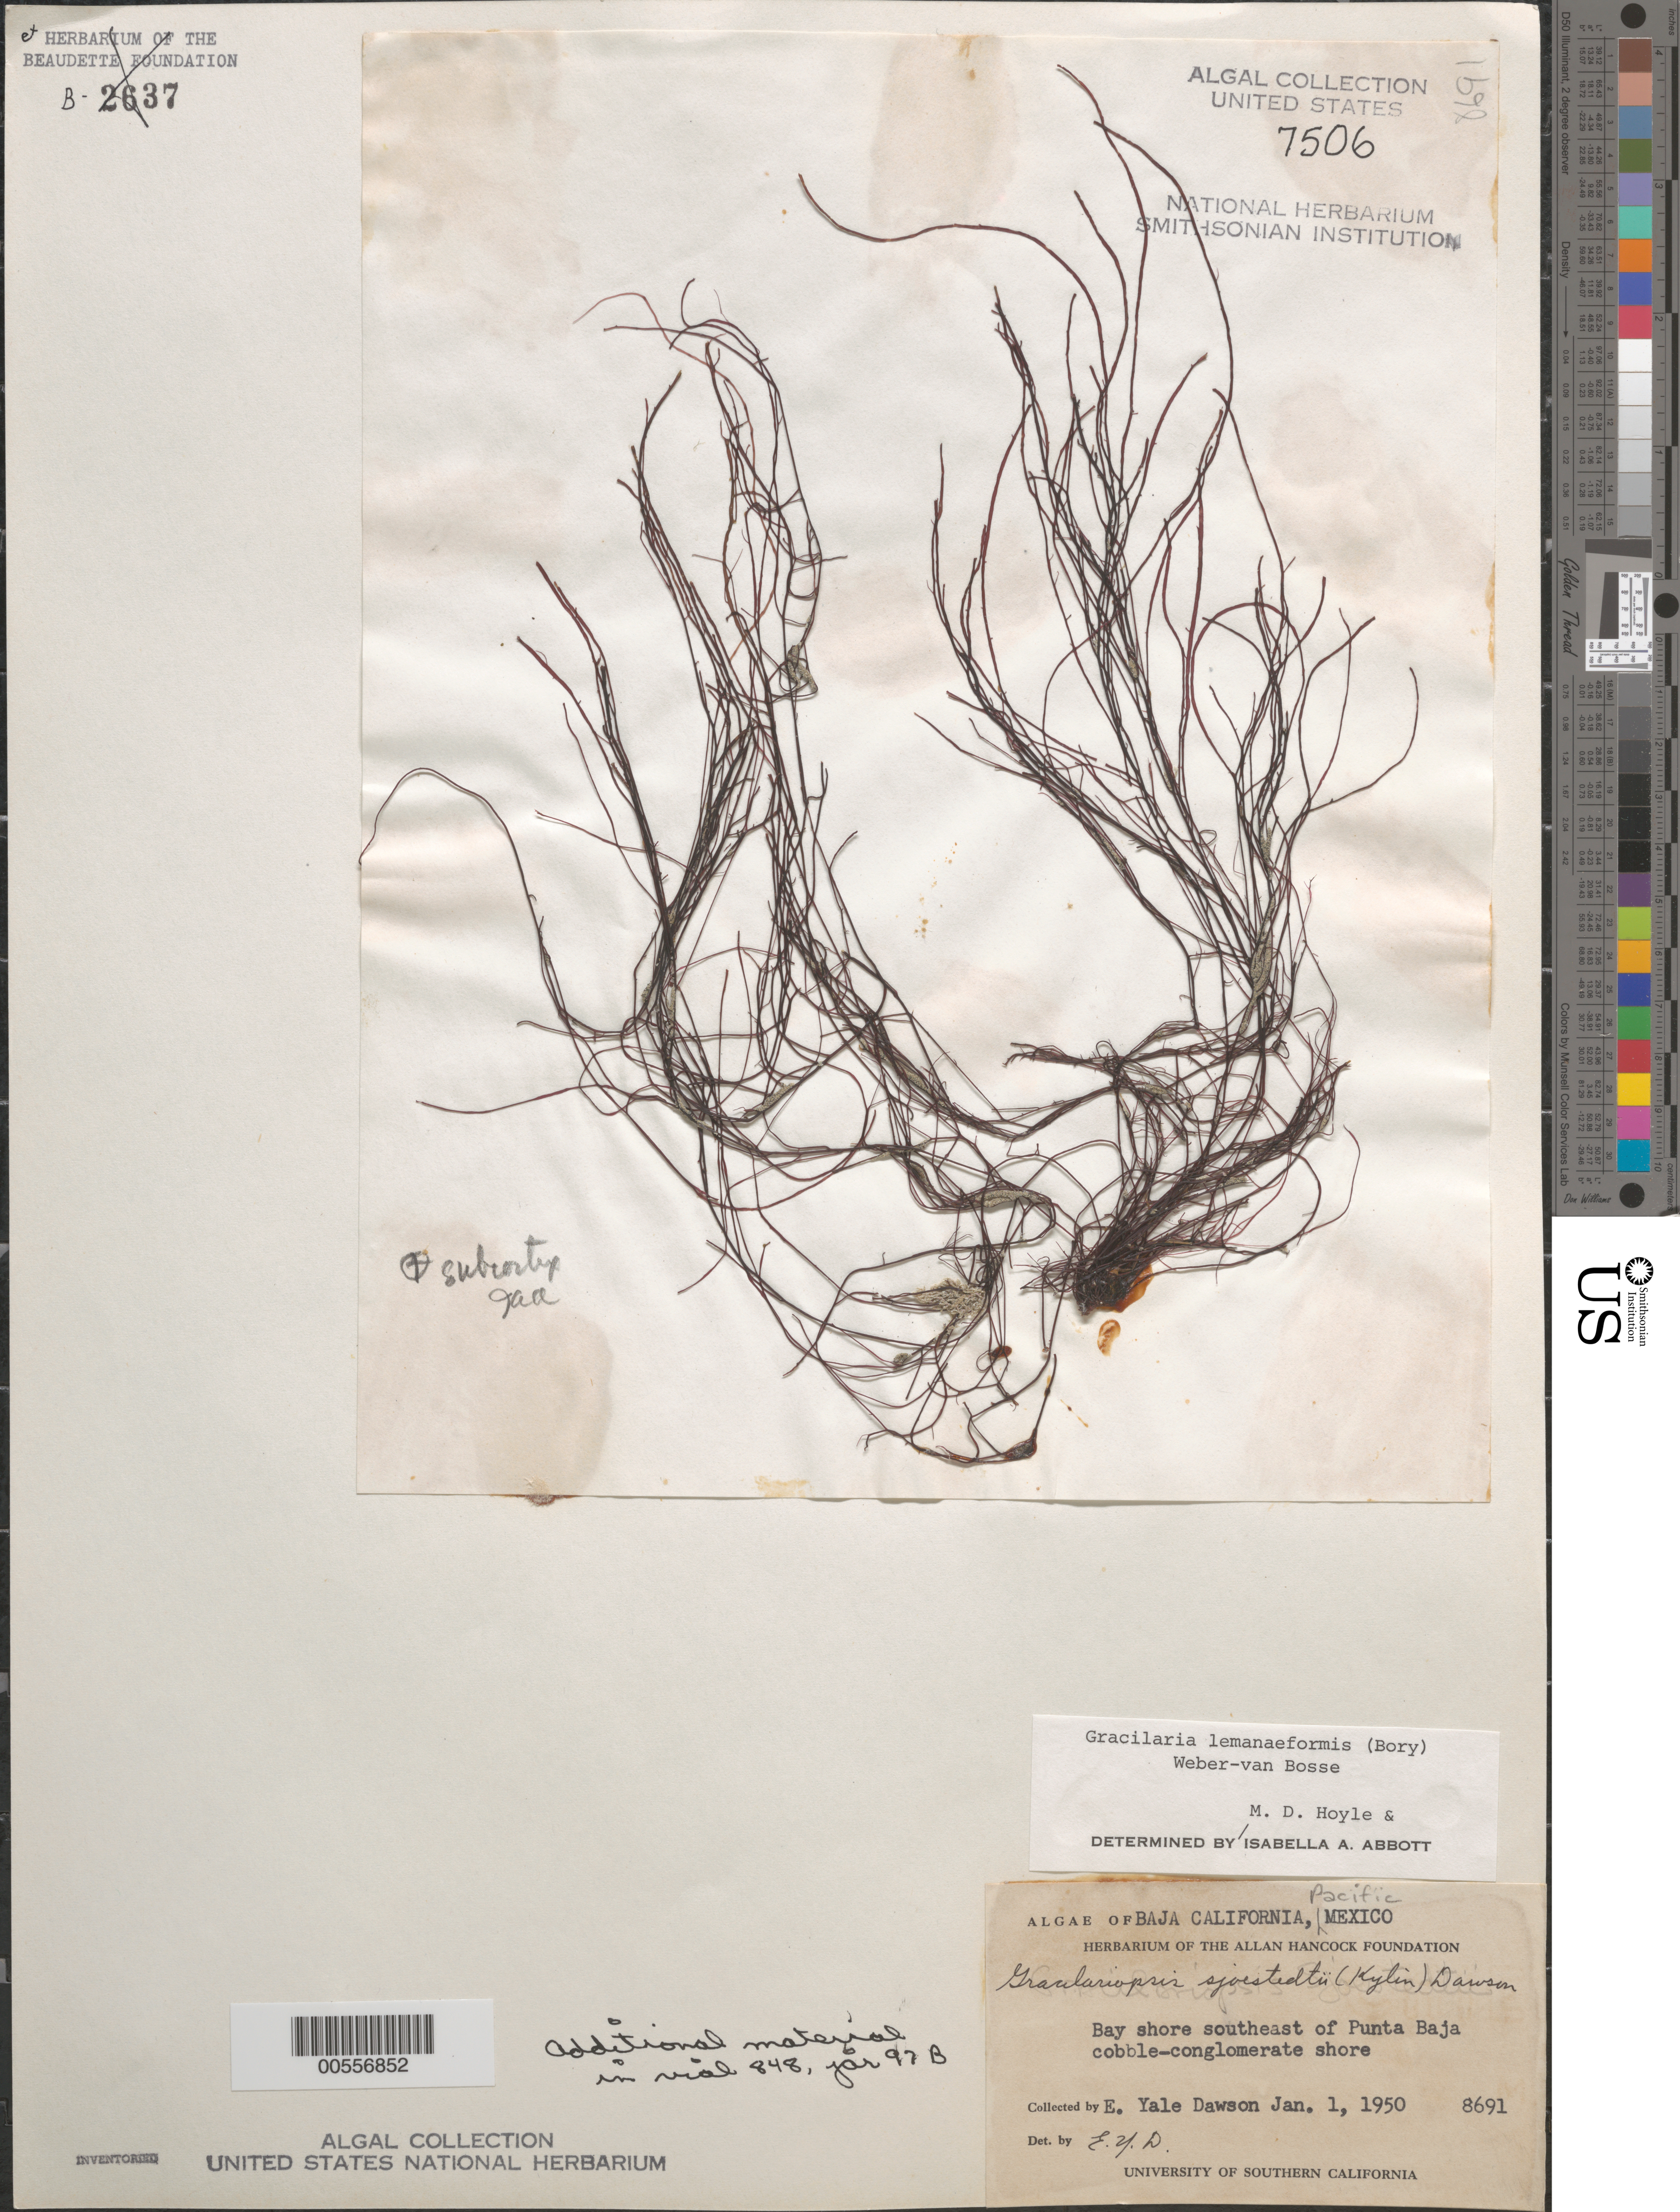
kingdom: Plantae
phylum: Rhodophyta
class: Florideophyceae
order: Gracilariales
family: Gracilariaceae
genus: Gracilariopsis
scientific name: Gracilariopsis lemaneiformis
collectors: E. Y. Dawson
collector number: EYD 8691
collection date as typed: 01 Jan 1950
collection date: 1950-01-01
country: Mexico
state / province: Baja California Norte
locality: Southeast of Punta Baja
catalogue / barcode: US 7506